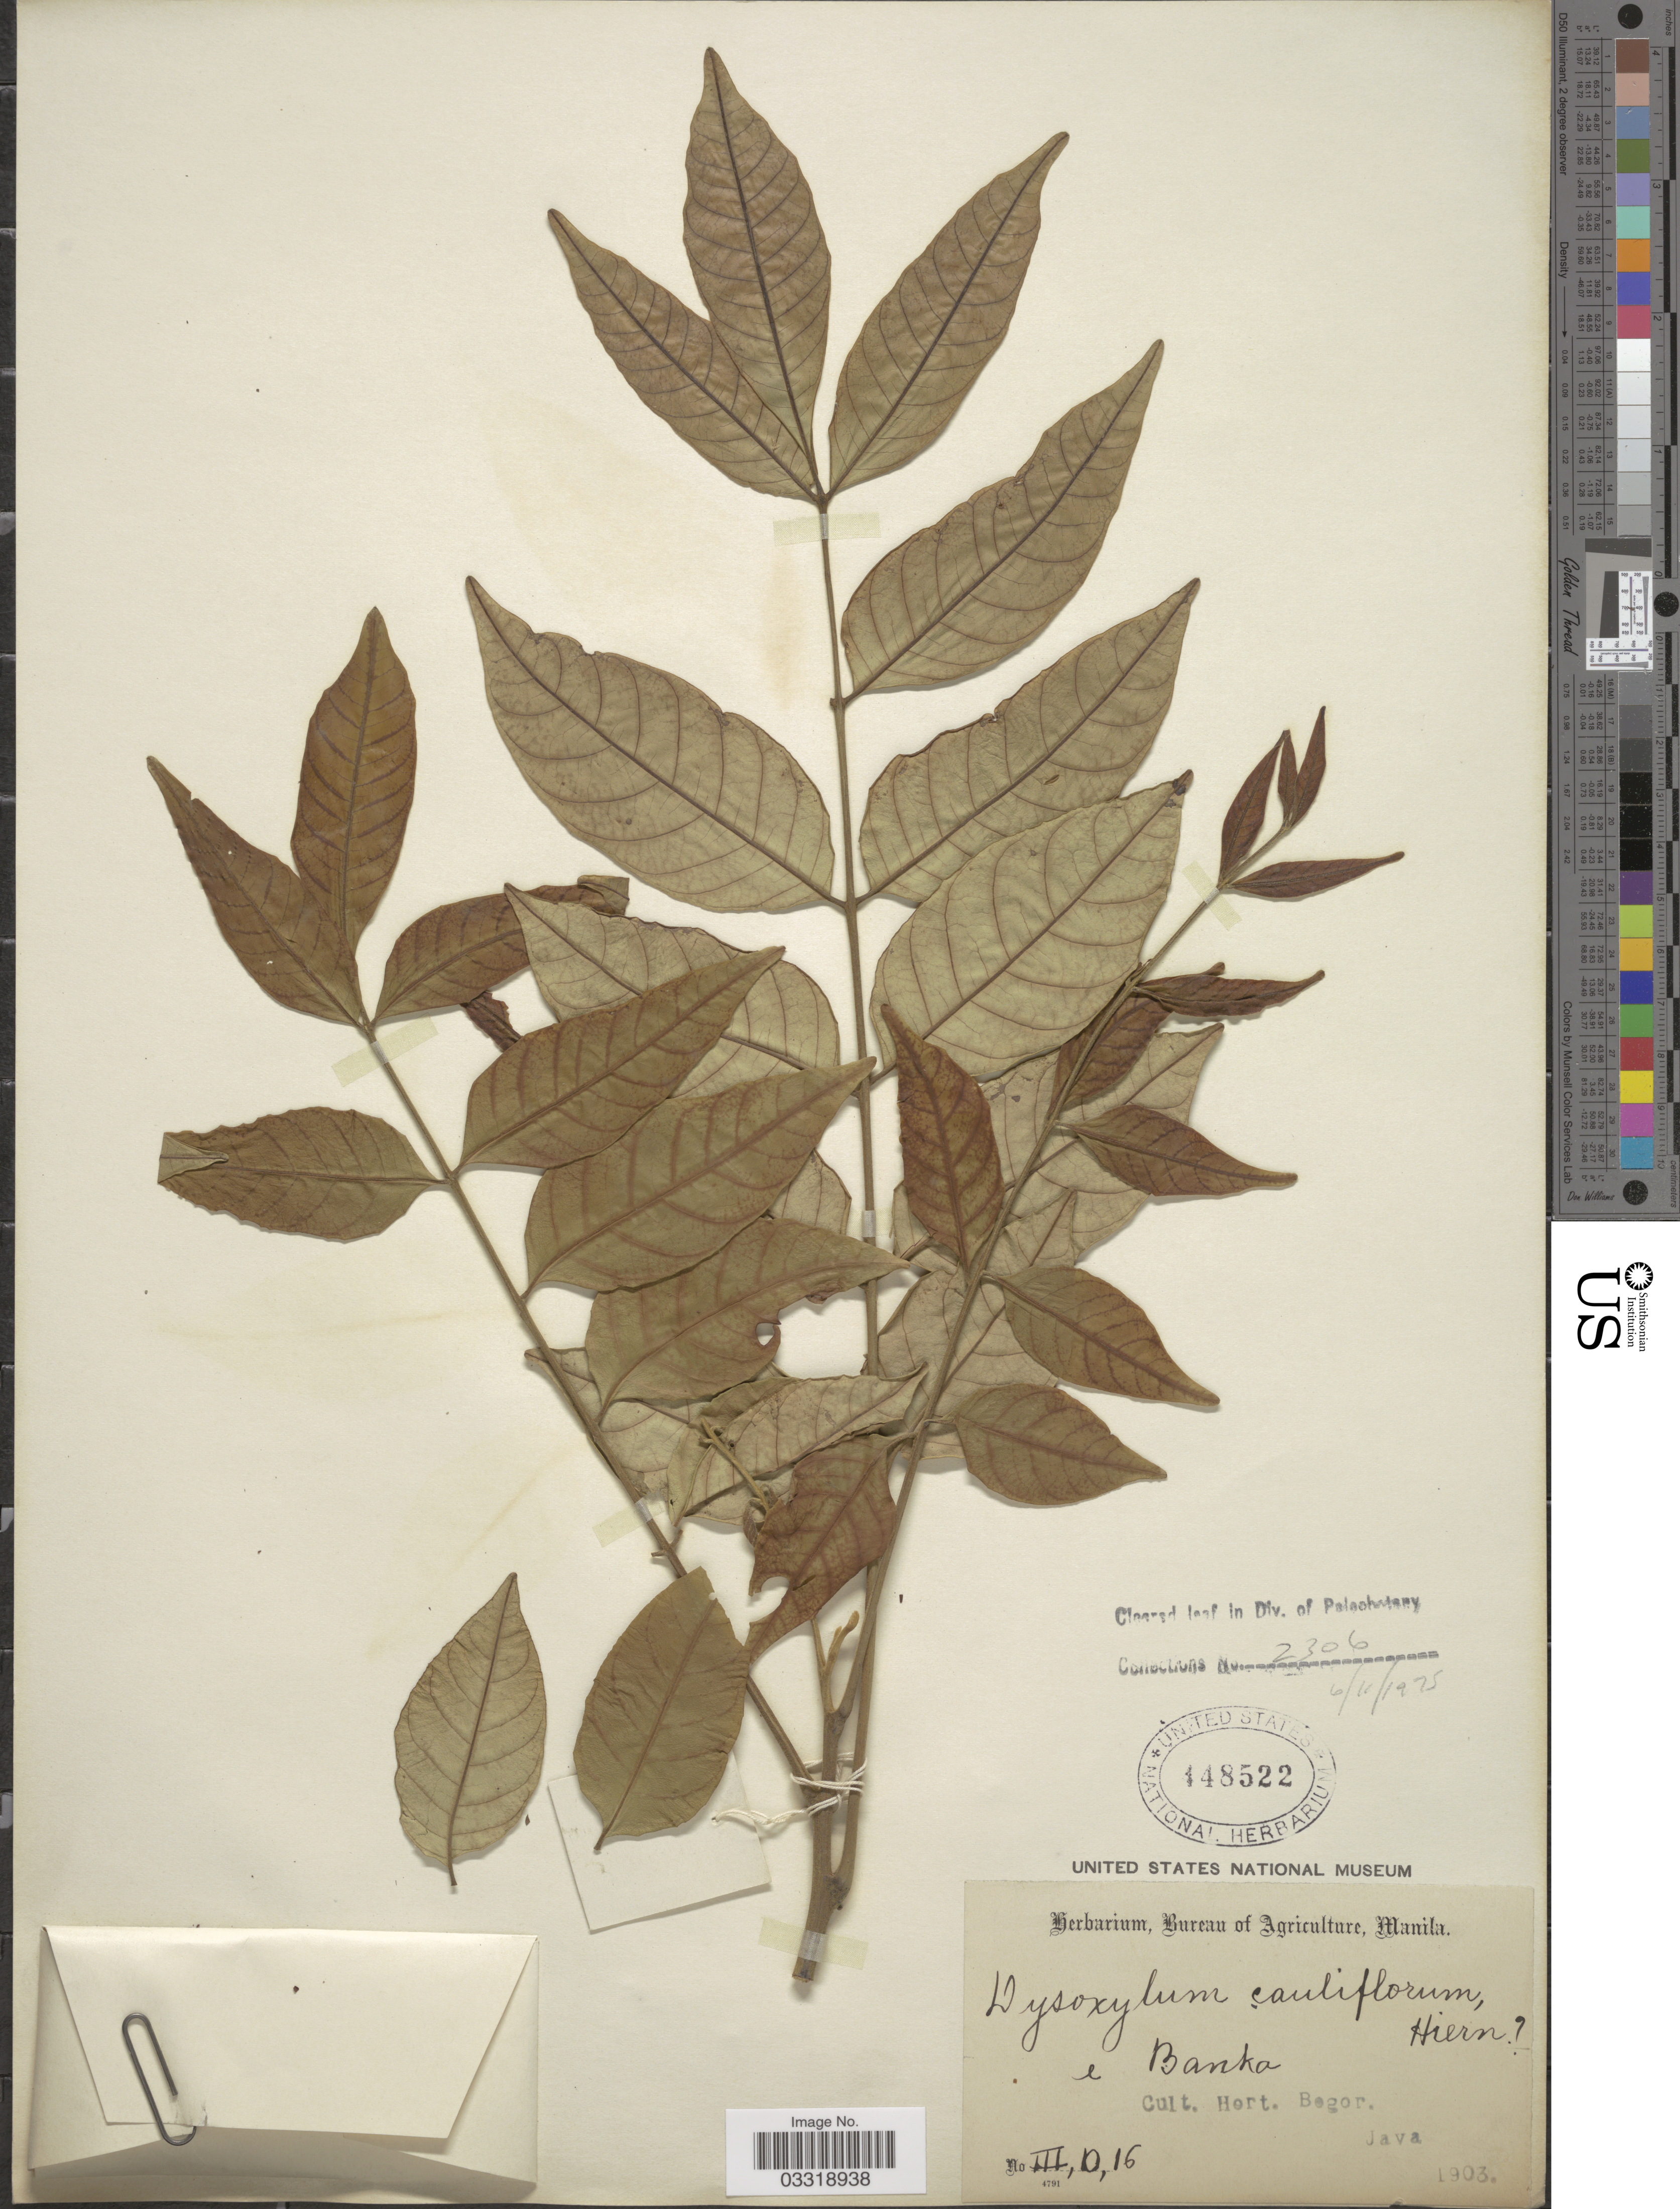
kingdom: Plantae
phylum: Tracheophyta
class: Magnoliopsida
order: Sapindales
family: Meliaceae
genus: Epicharis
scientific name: Epicharis cuneata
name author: (Hiern) Harms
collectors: ex Herb. Bur. Agric. Manila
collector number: III,D,16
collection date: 1903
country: Indonesia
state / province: Java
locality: Banka. Cult. Hort. Bogor.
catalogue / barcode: US 448522